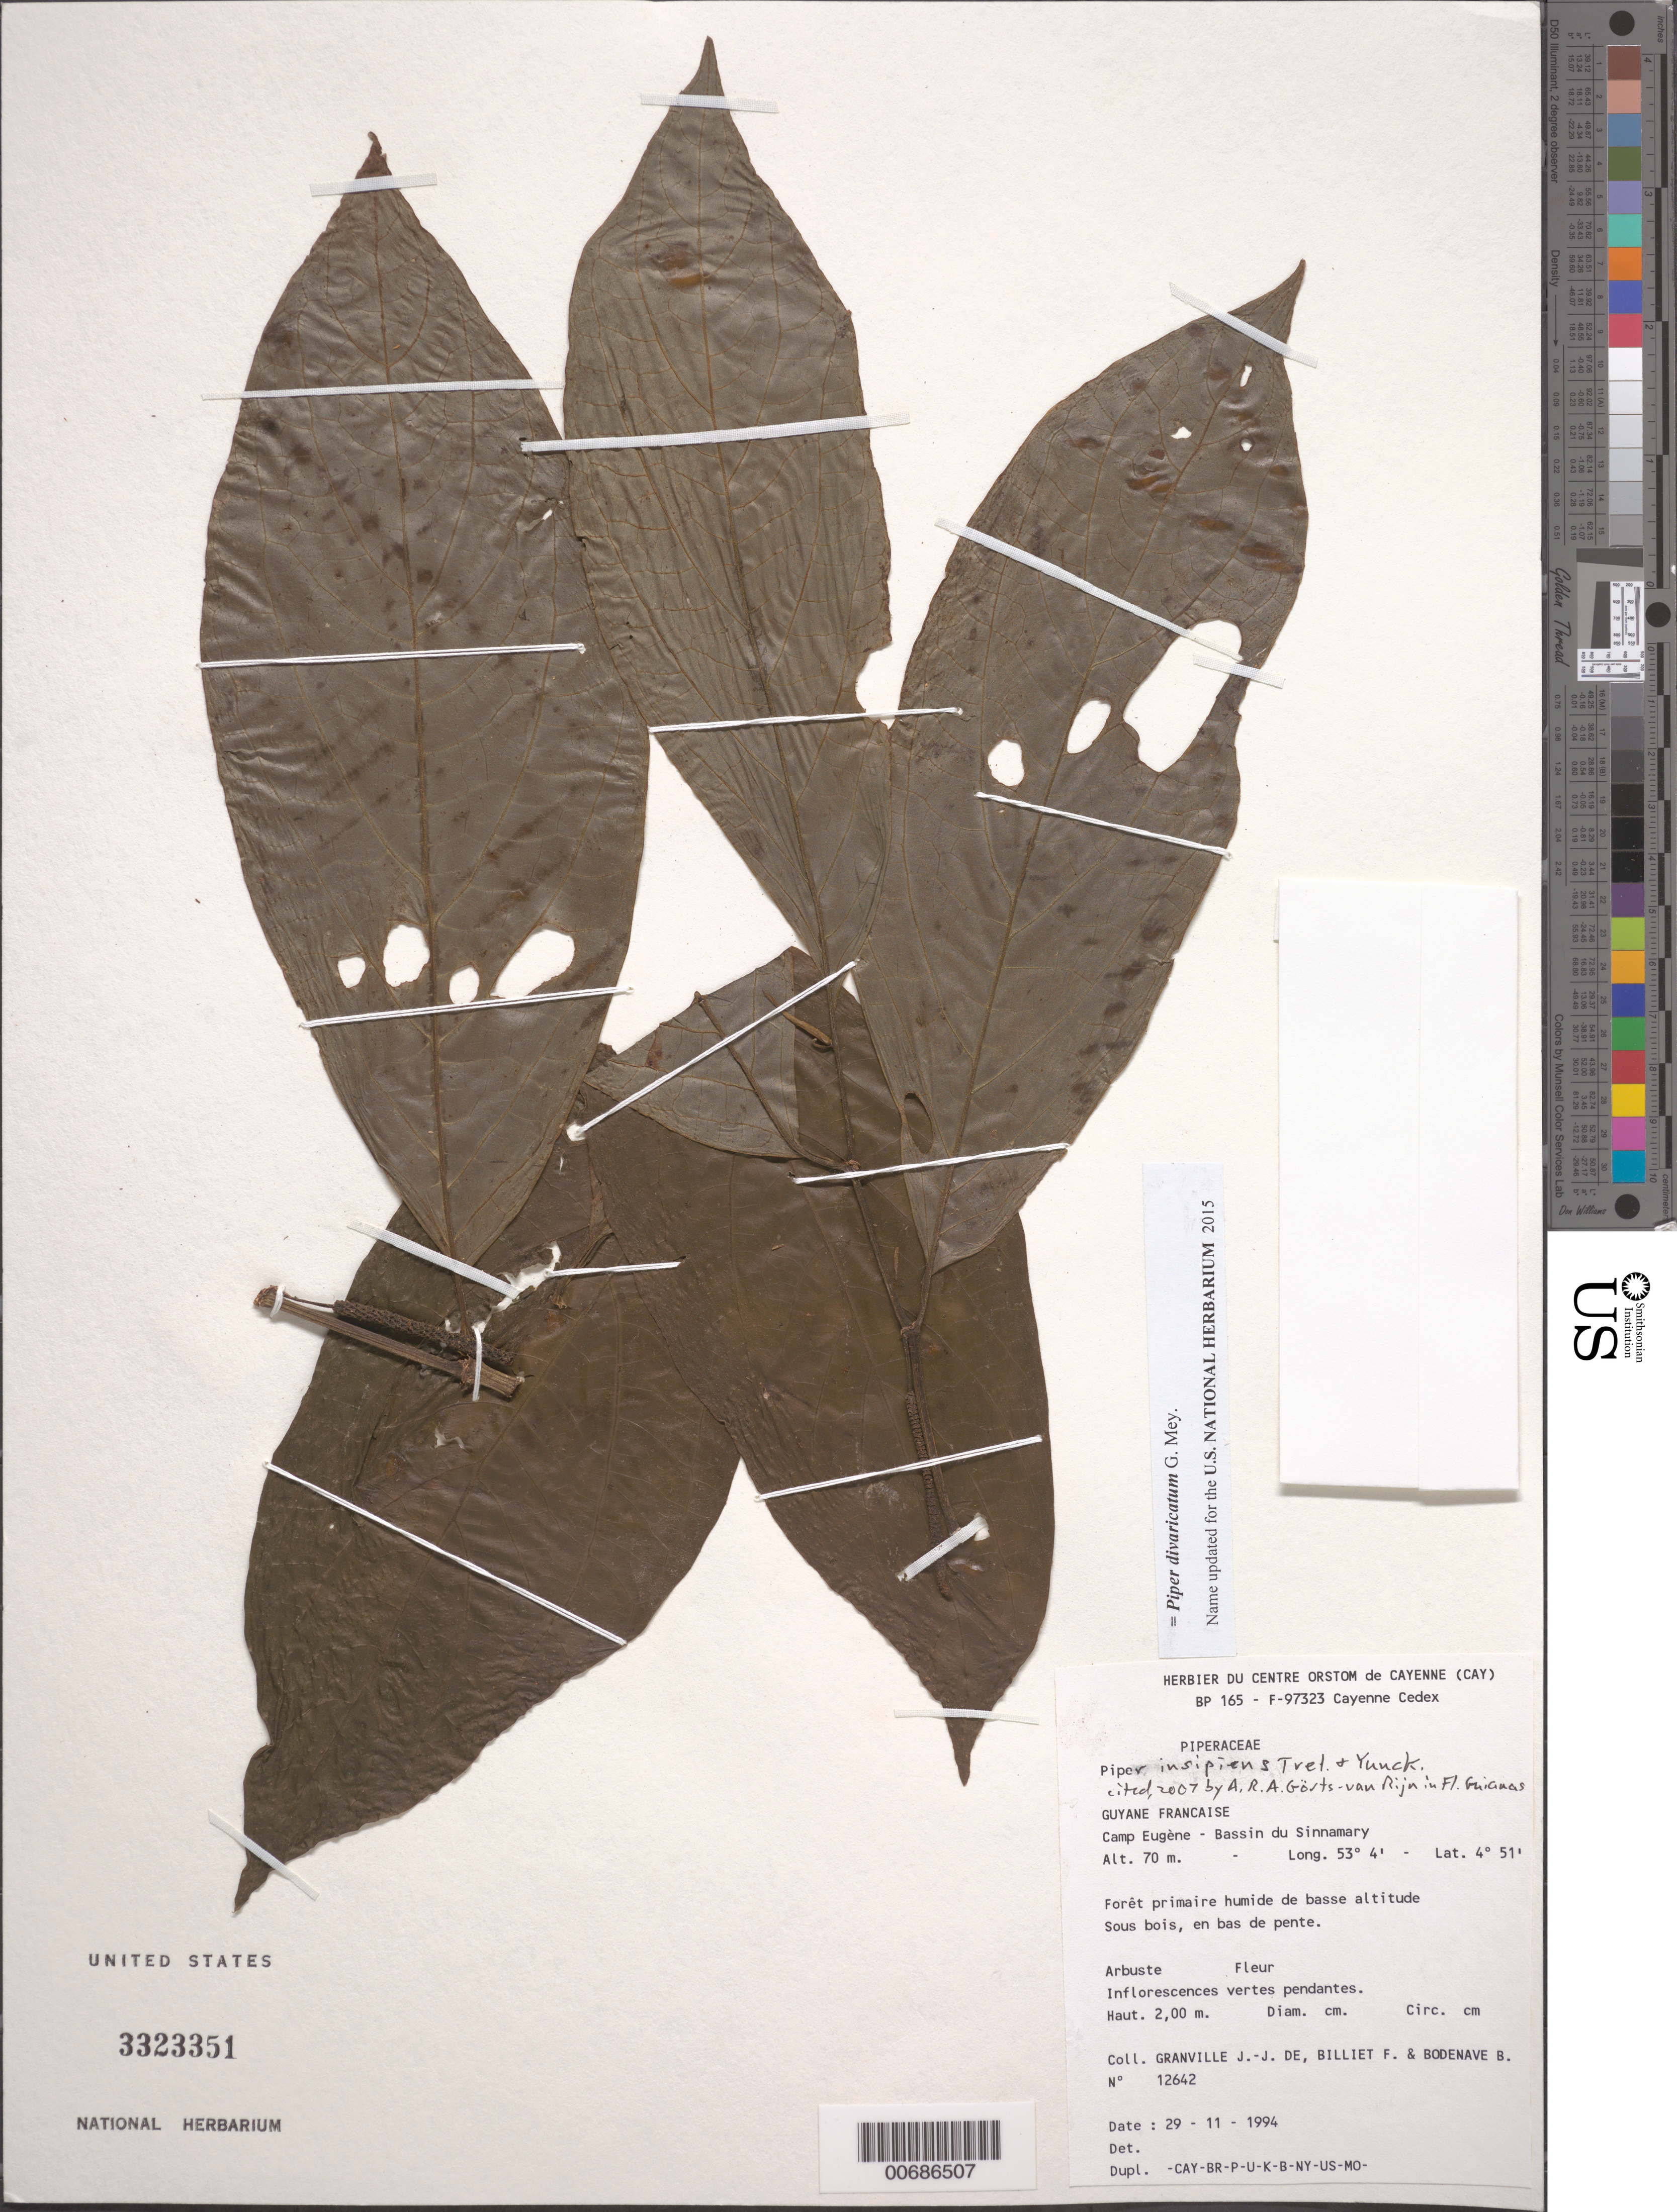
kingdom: Plantae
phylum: Tracheophyta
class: Magnoliopsida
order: Piperales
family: Piperaceae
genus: Piper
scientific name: Piper sp.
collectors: J.-J. de Granville, F. Billiet & B. Bordenave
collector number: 12642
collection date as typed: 29-Nov-94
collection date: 1994-11-29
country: French Guiana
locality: Camp Eugène, Bassin du Sinnamary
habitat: Forêt primaire humide de basse altitude. Sous bois, en bas de pente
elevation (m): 70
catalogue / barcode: US 3323351